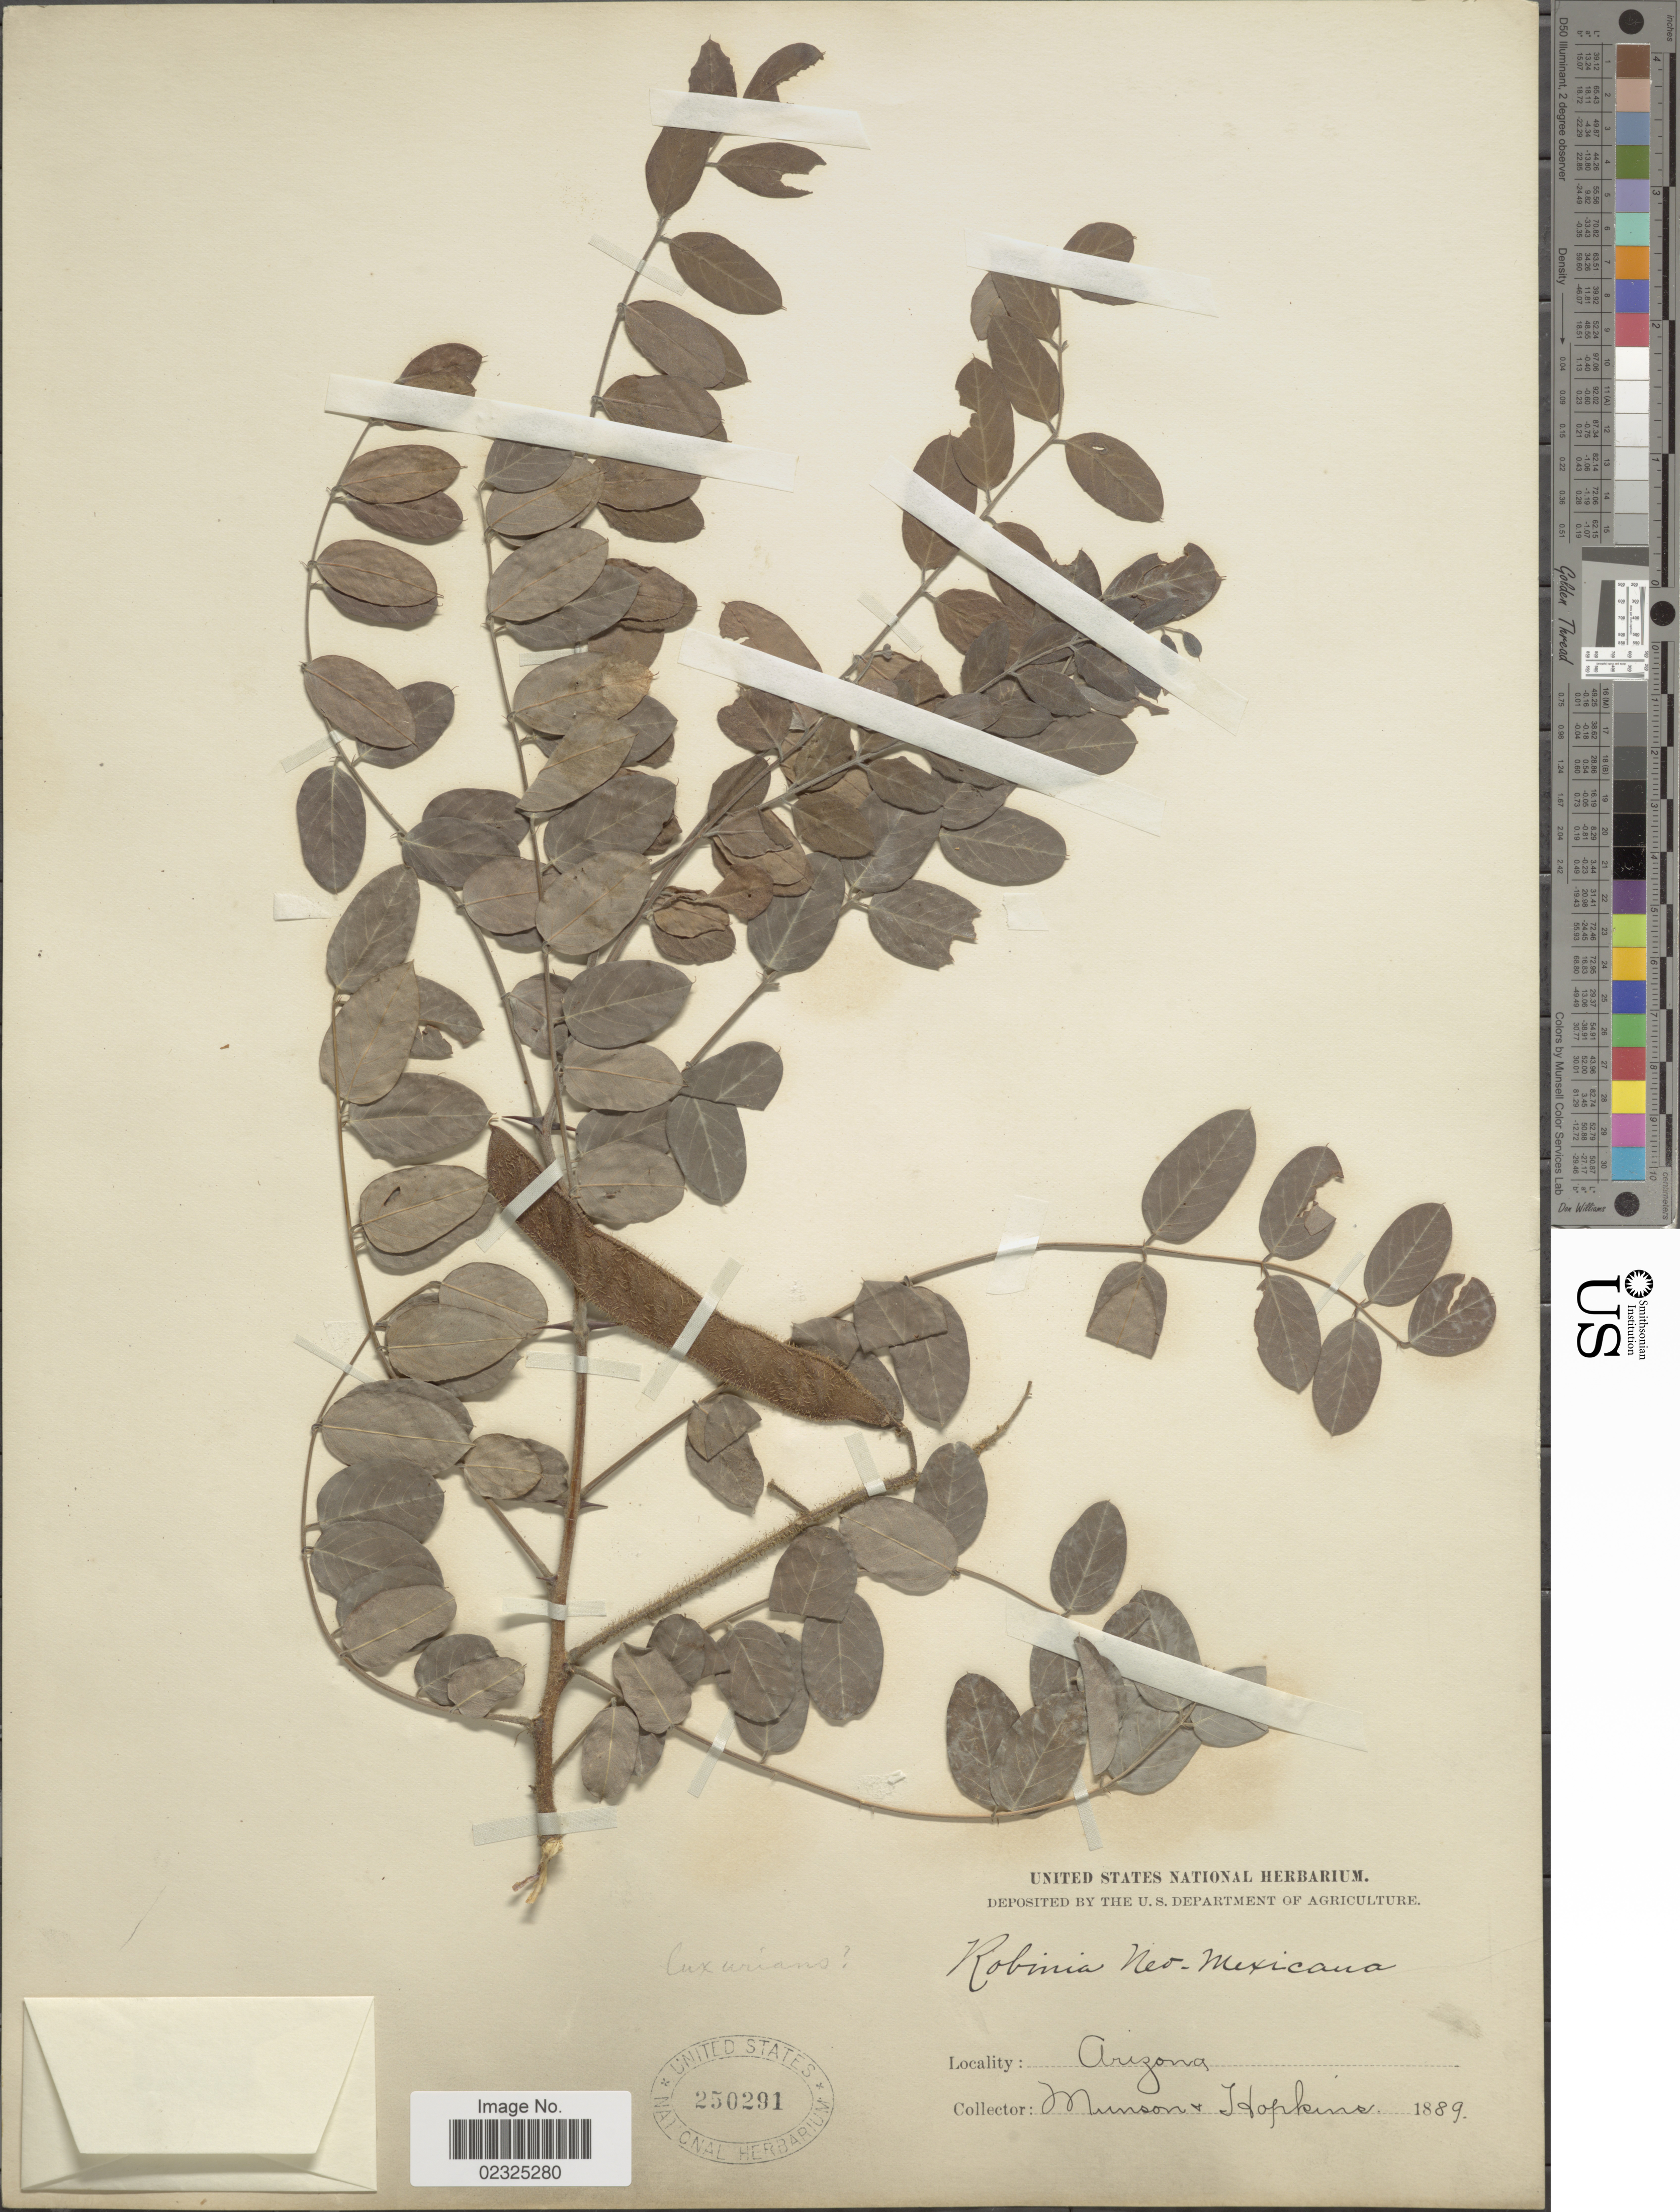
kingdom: Plantae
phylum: Tracheophyta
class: Magnoliopsida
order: Fabales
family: Fabaceae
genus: Robinia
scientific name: Robinia luxurians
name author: (Dieck) Rydb.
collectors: -. Munson & -. Hopkins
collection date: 1889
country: United States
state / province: Arizona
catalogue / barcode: US 250291